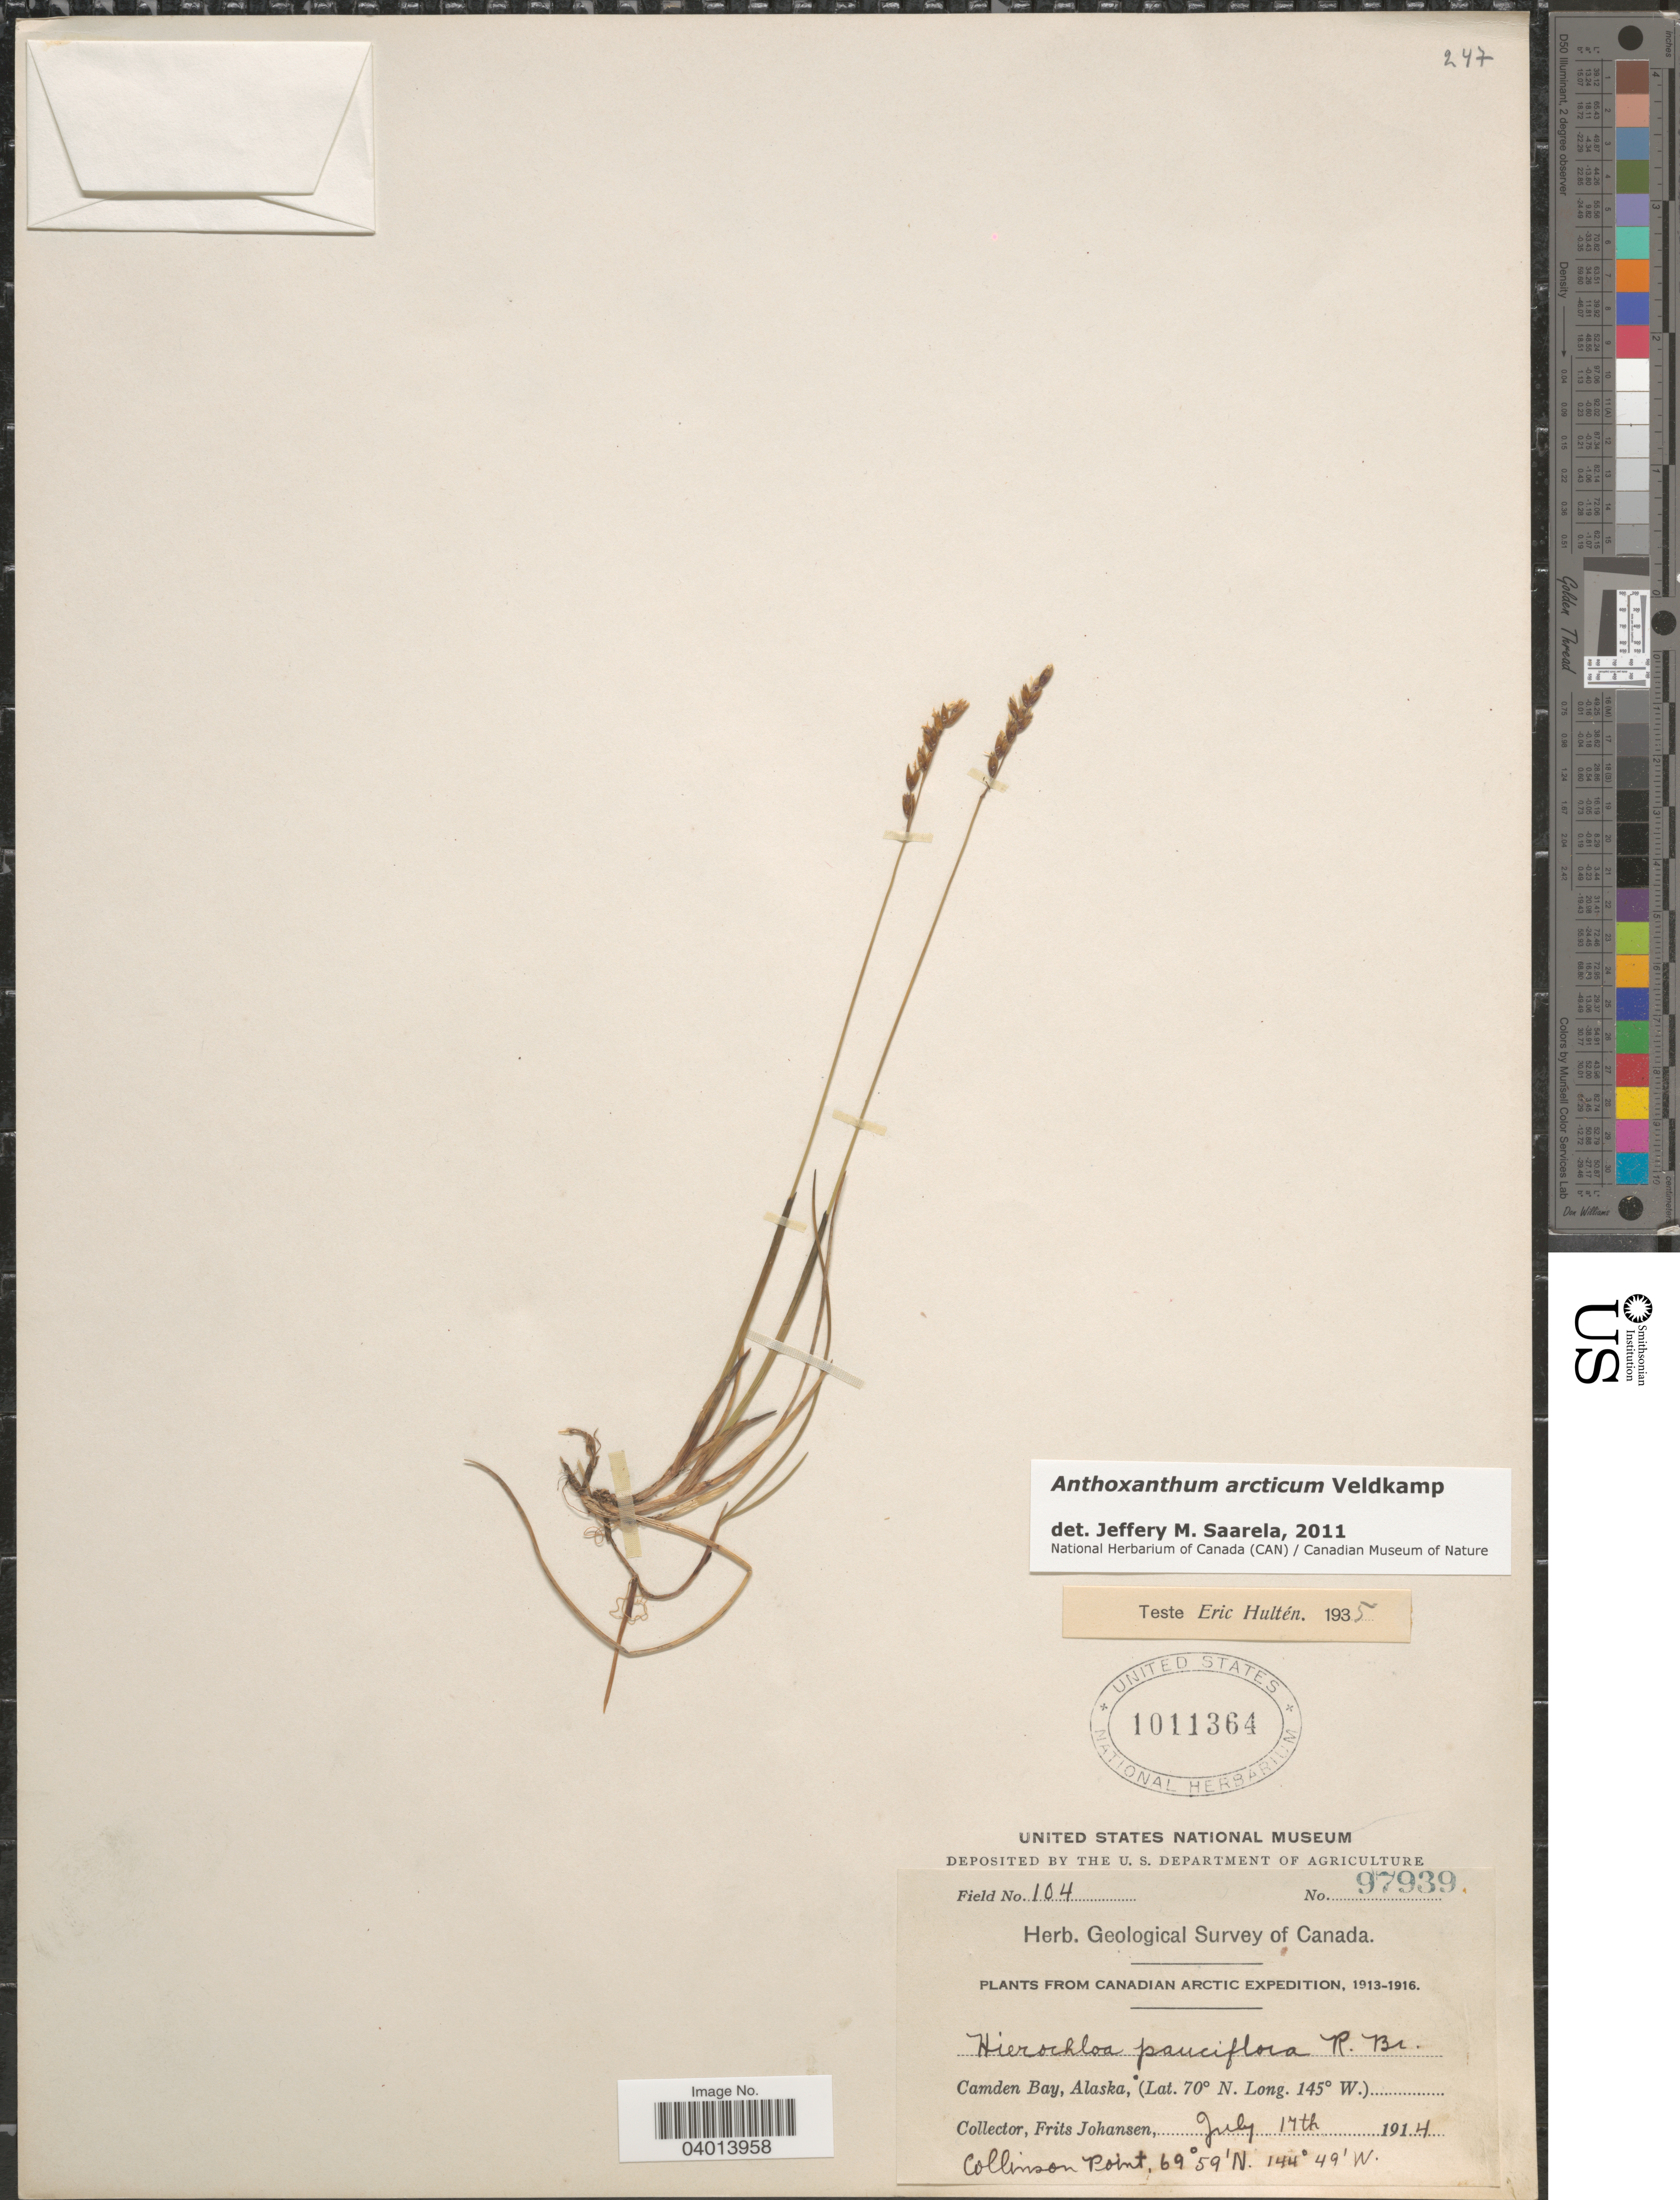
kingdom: Plantae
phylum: Tracheophyta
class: Liliopsida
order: Poales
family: Poaceae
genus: Anthoxanthum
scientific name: Anthoxanthum arcticum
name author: Veldkamp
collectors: F. Johansen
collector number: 97939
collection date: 1914-07-17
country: United States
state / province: Alaska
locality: Canadian Arctic. Camden Bay. Collinson Point.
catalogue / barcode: US 1011364